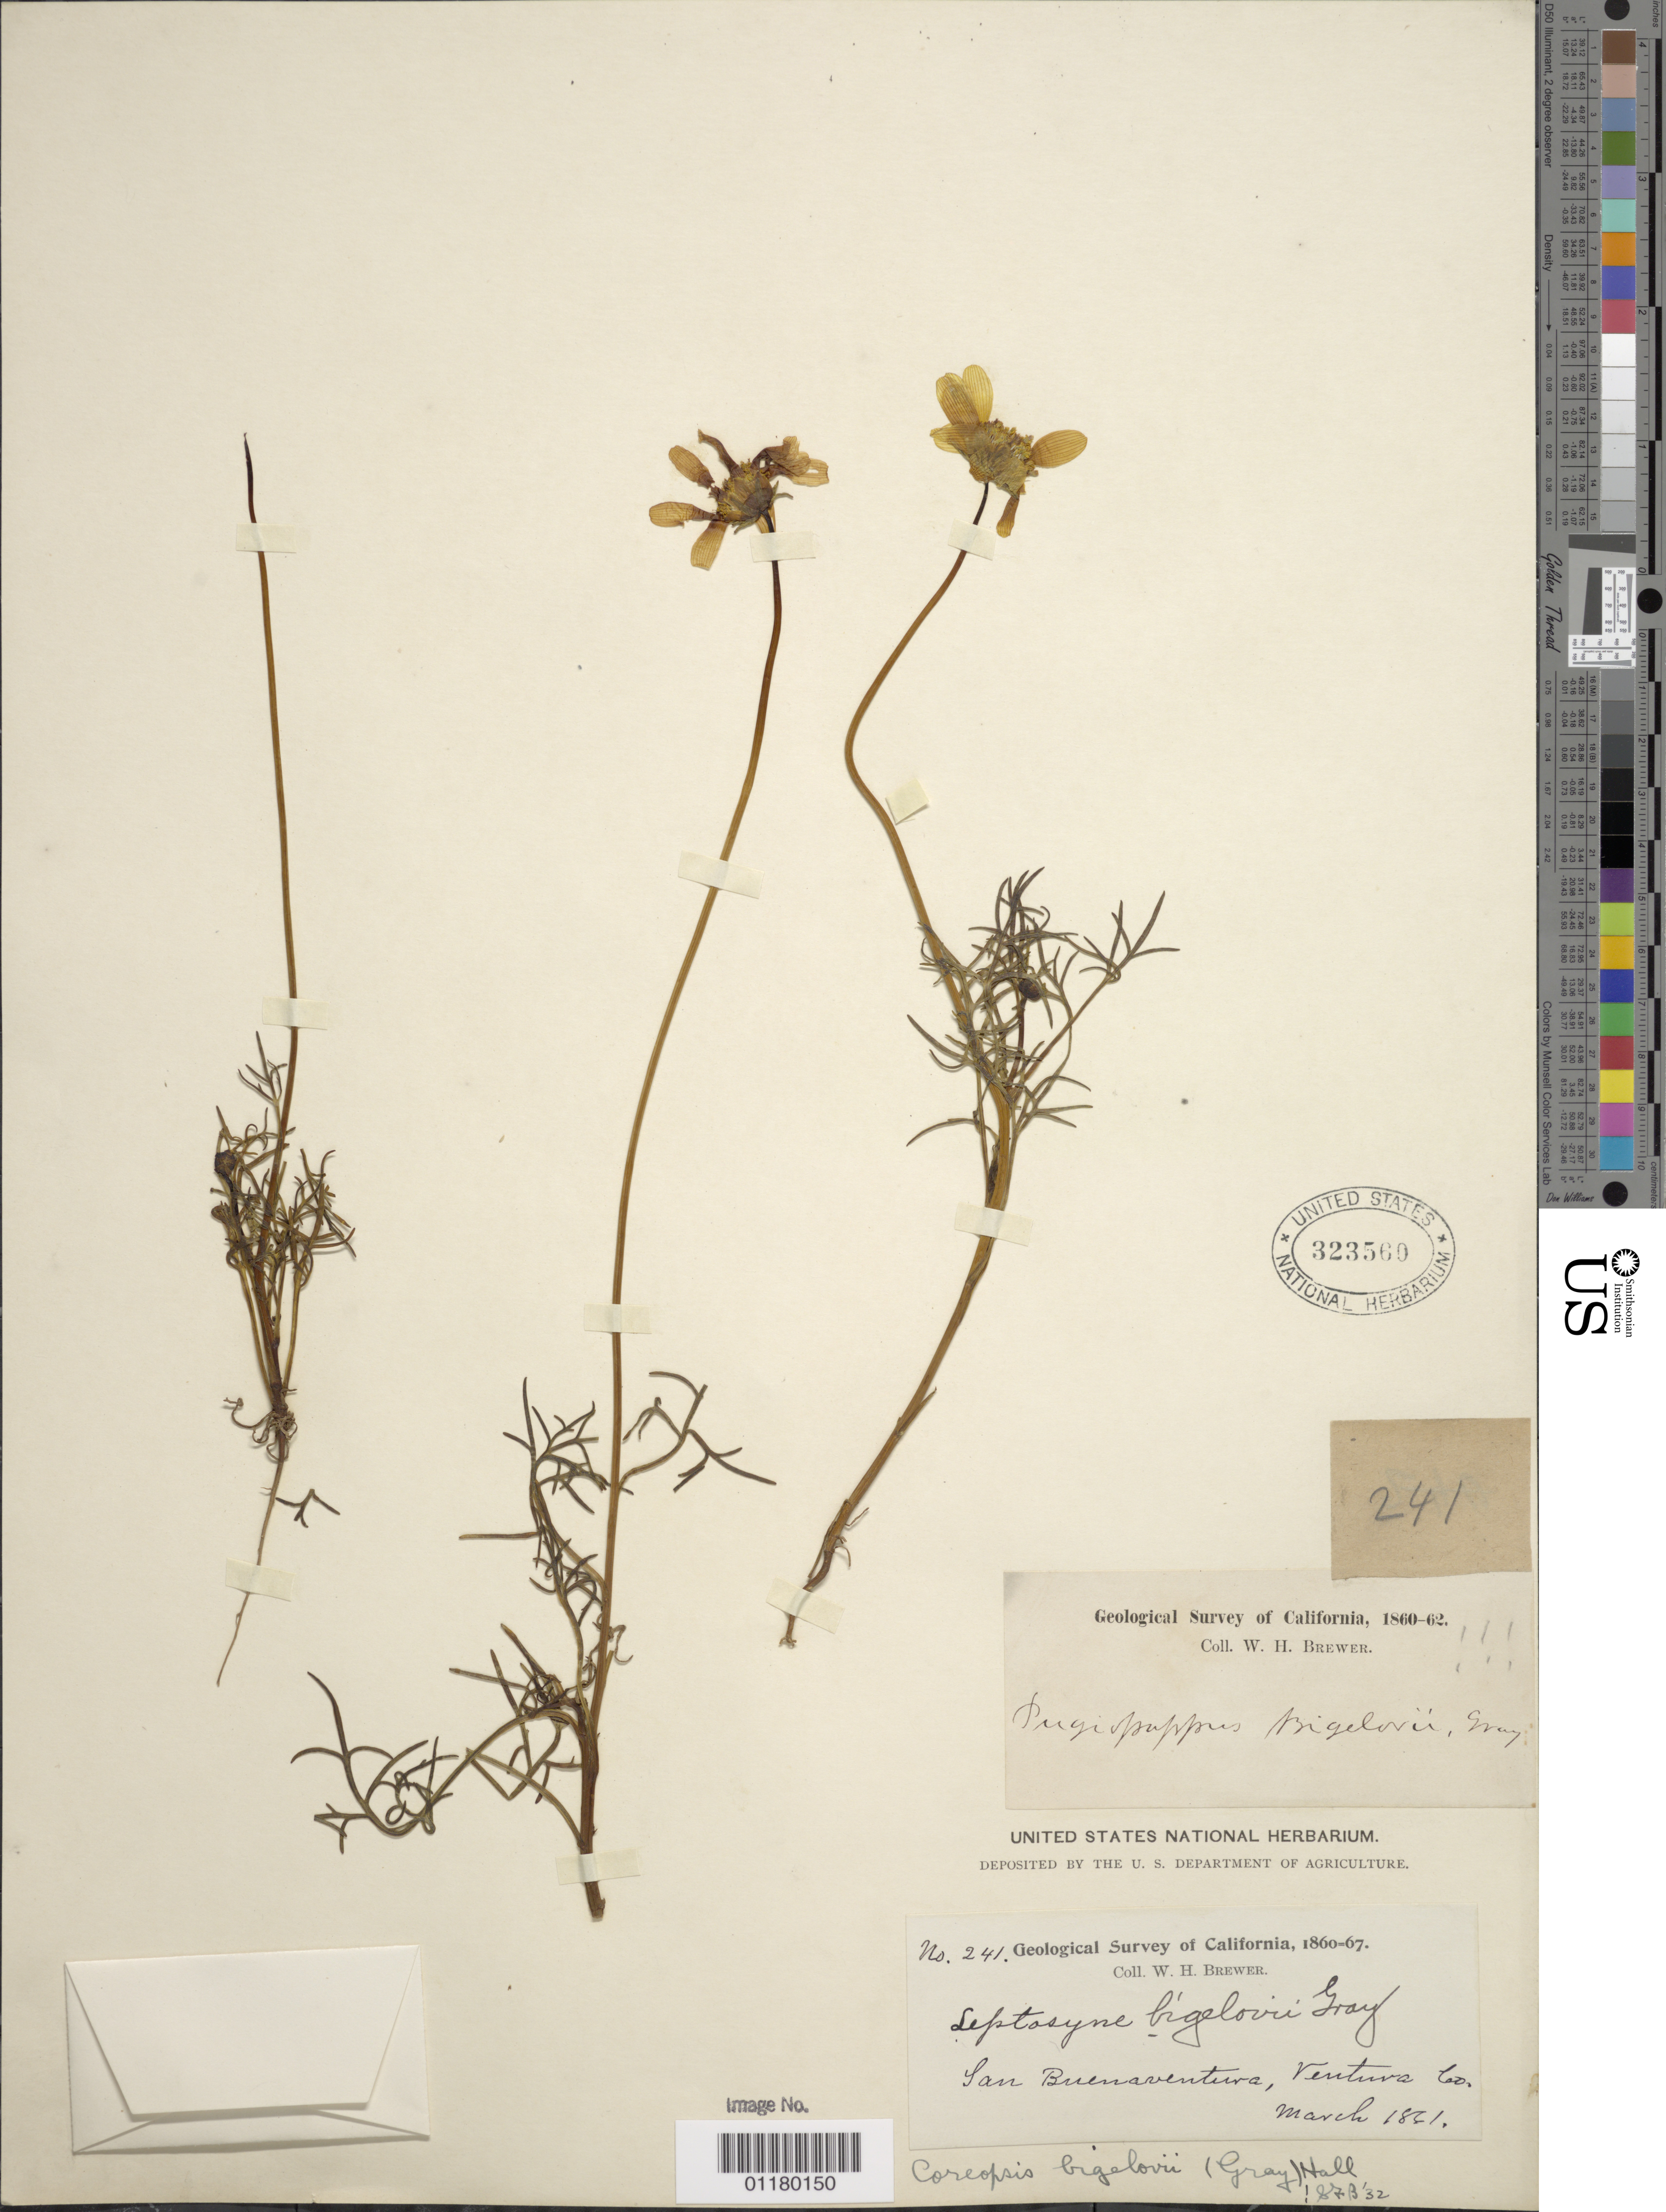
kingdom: Plantae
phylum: Tracheophyta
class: Magnoliopsida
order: Asterales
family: Asteraceae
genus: Coreopsis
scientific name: Coreopsis bigelovii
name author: (A. Gray) Voss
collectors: W. H. Brewer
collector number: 241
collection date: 1861-03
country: United States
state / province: California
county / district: Ventura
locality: San Buenaventura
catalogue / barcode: US 323560